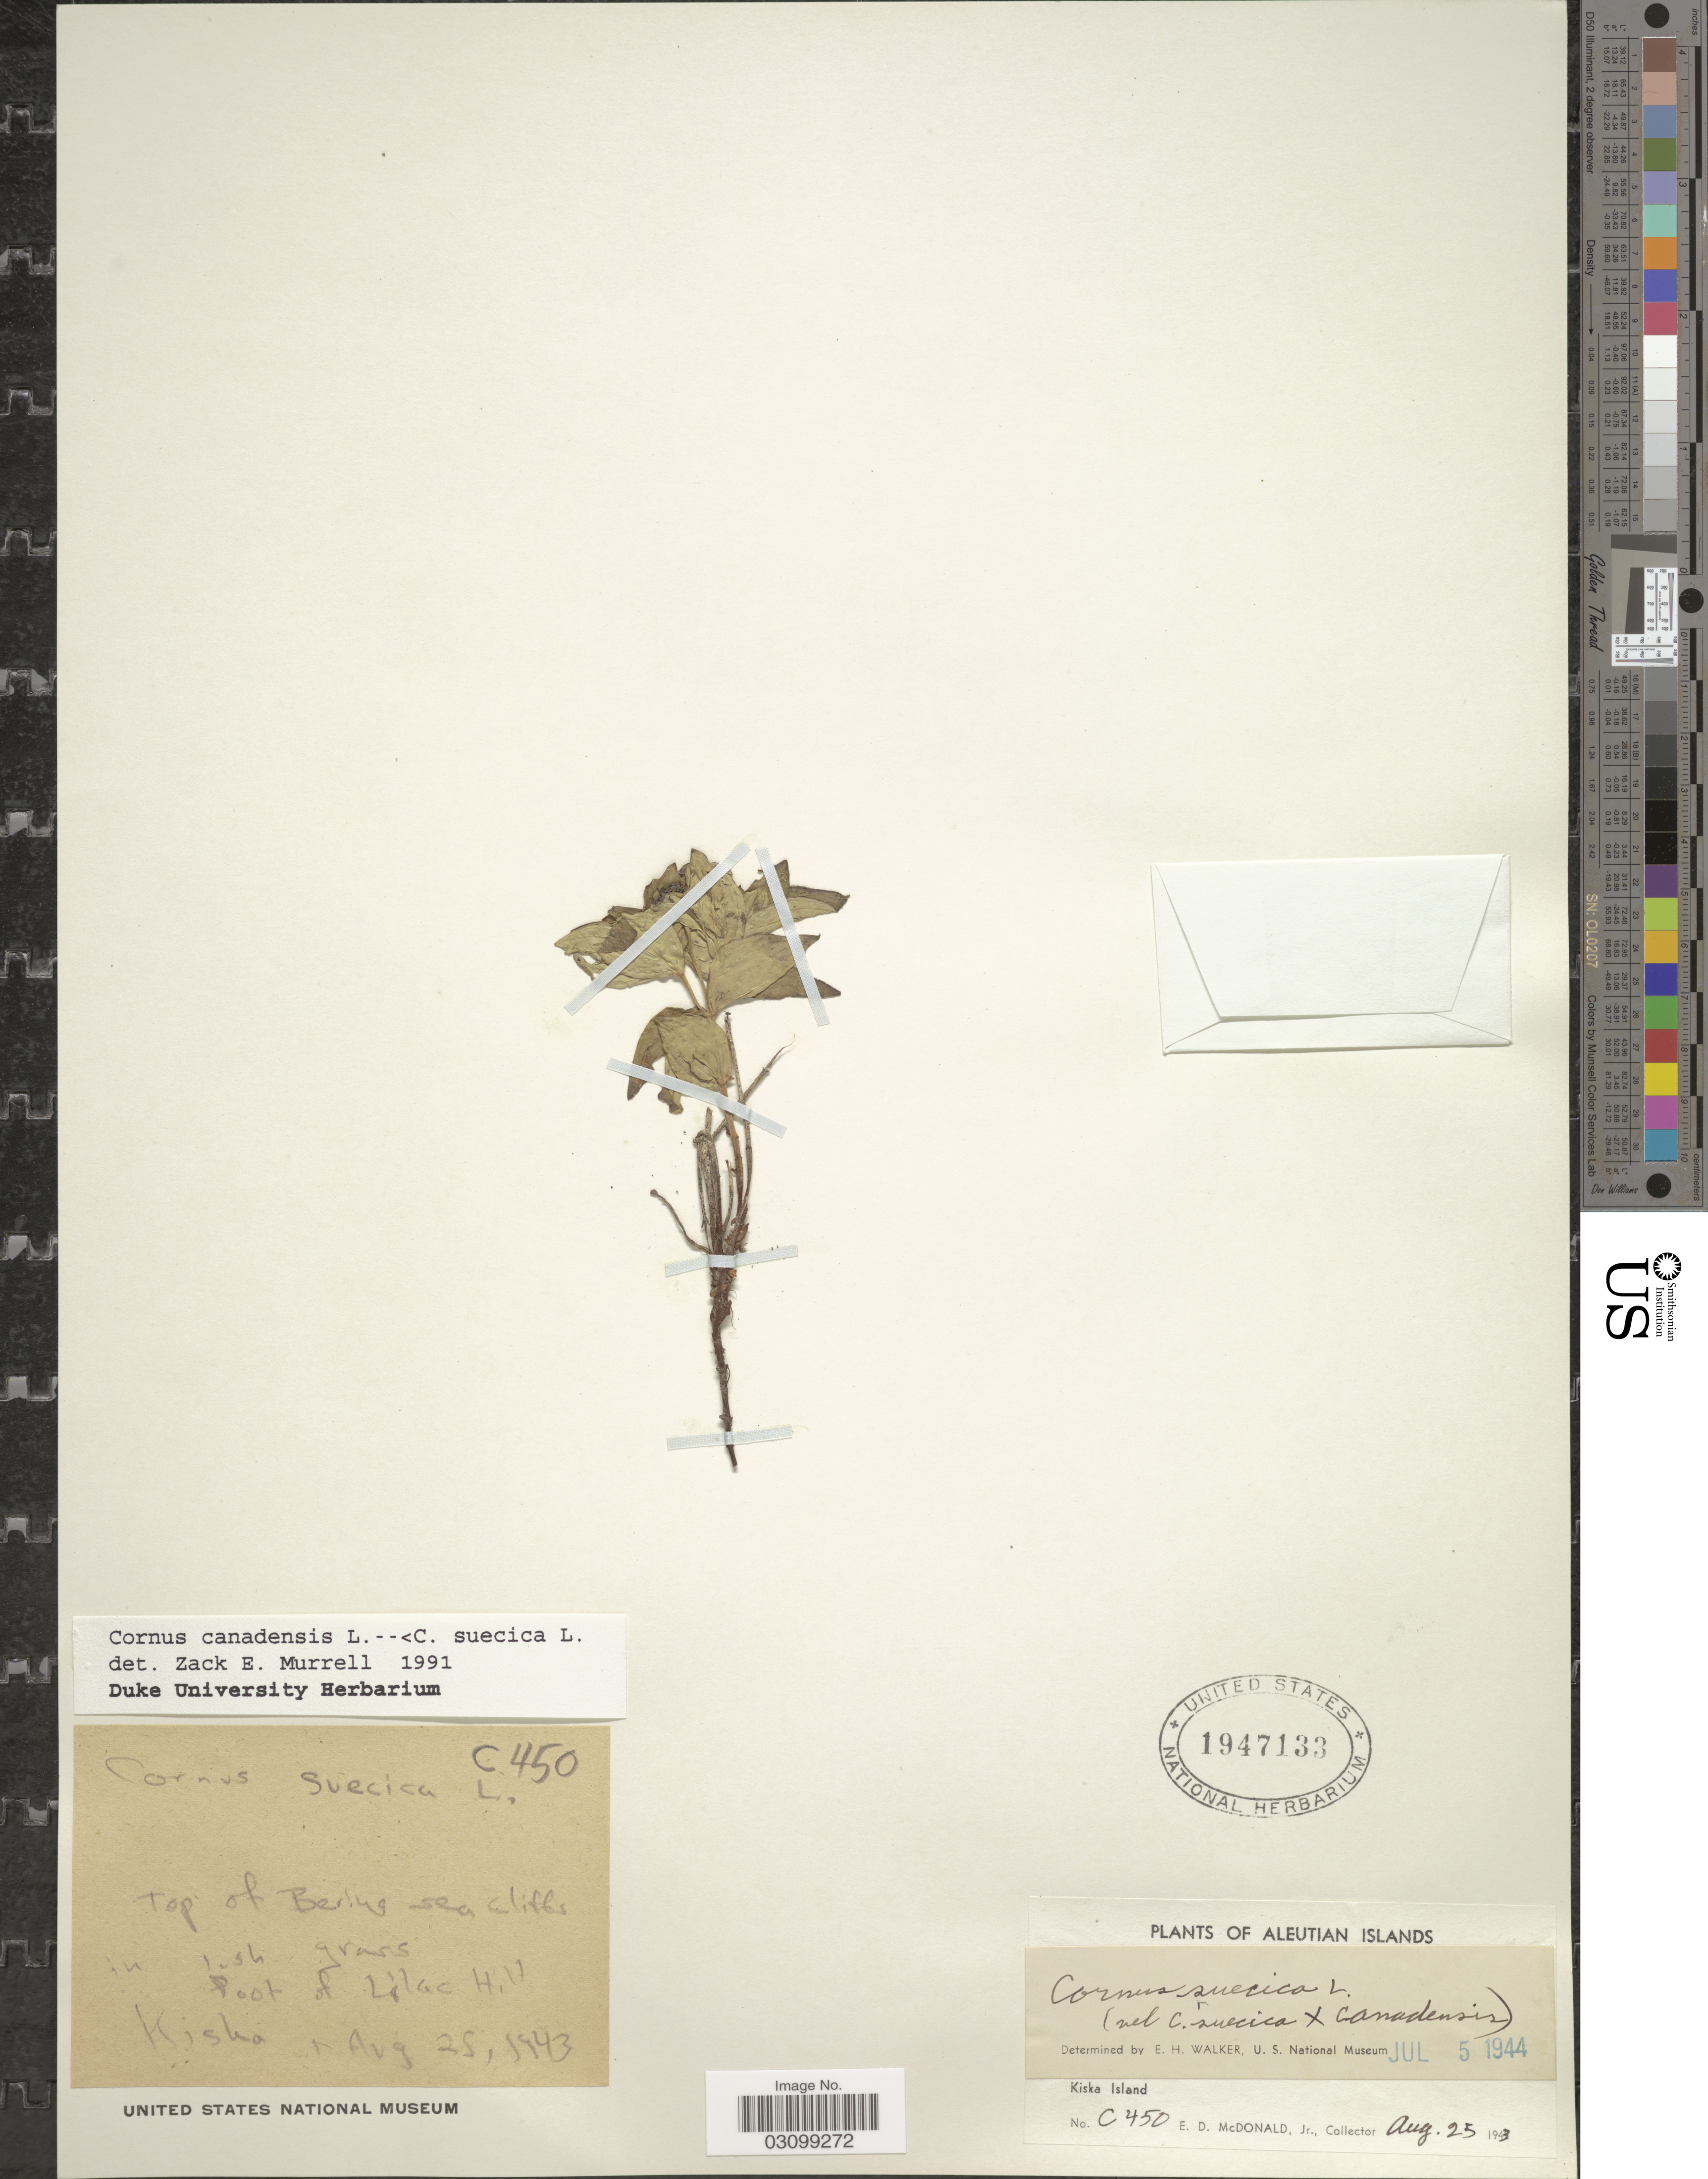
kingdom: Plantae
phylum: Tracheophyta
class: Magnoliopsida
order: Cornales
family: Cornaceae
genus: Cornus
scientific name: Cornus sp.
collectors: E. D. McDonald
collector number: C450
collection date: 1943-08-25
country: United States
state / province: Alaska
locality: Aleutian Islands. Kiska Island.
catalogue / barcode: US 1947133